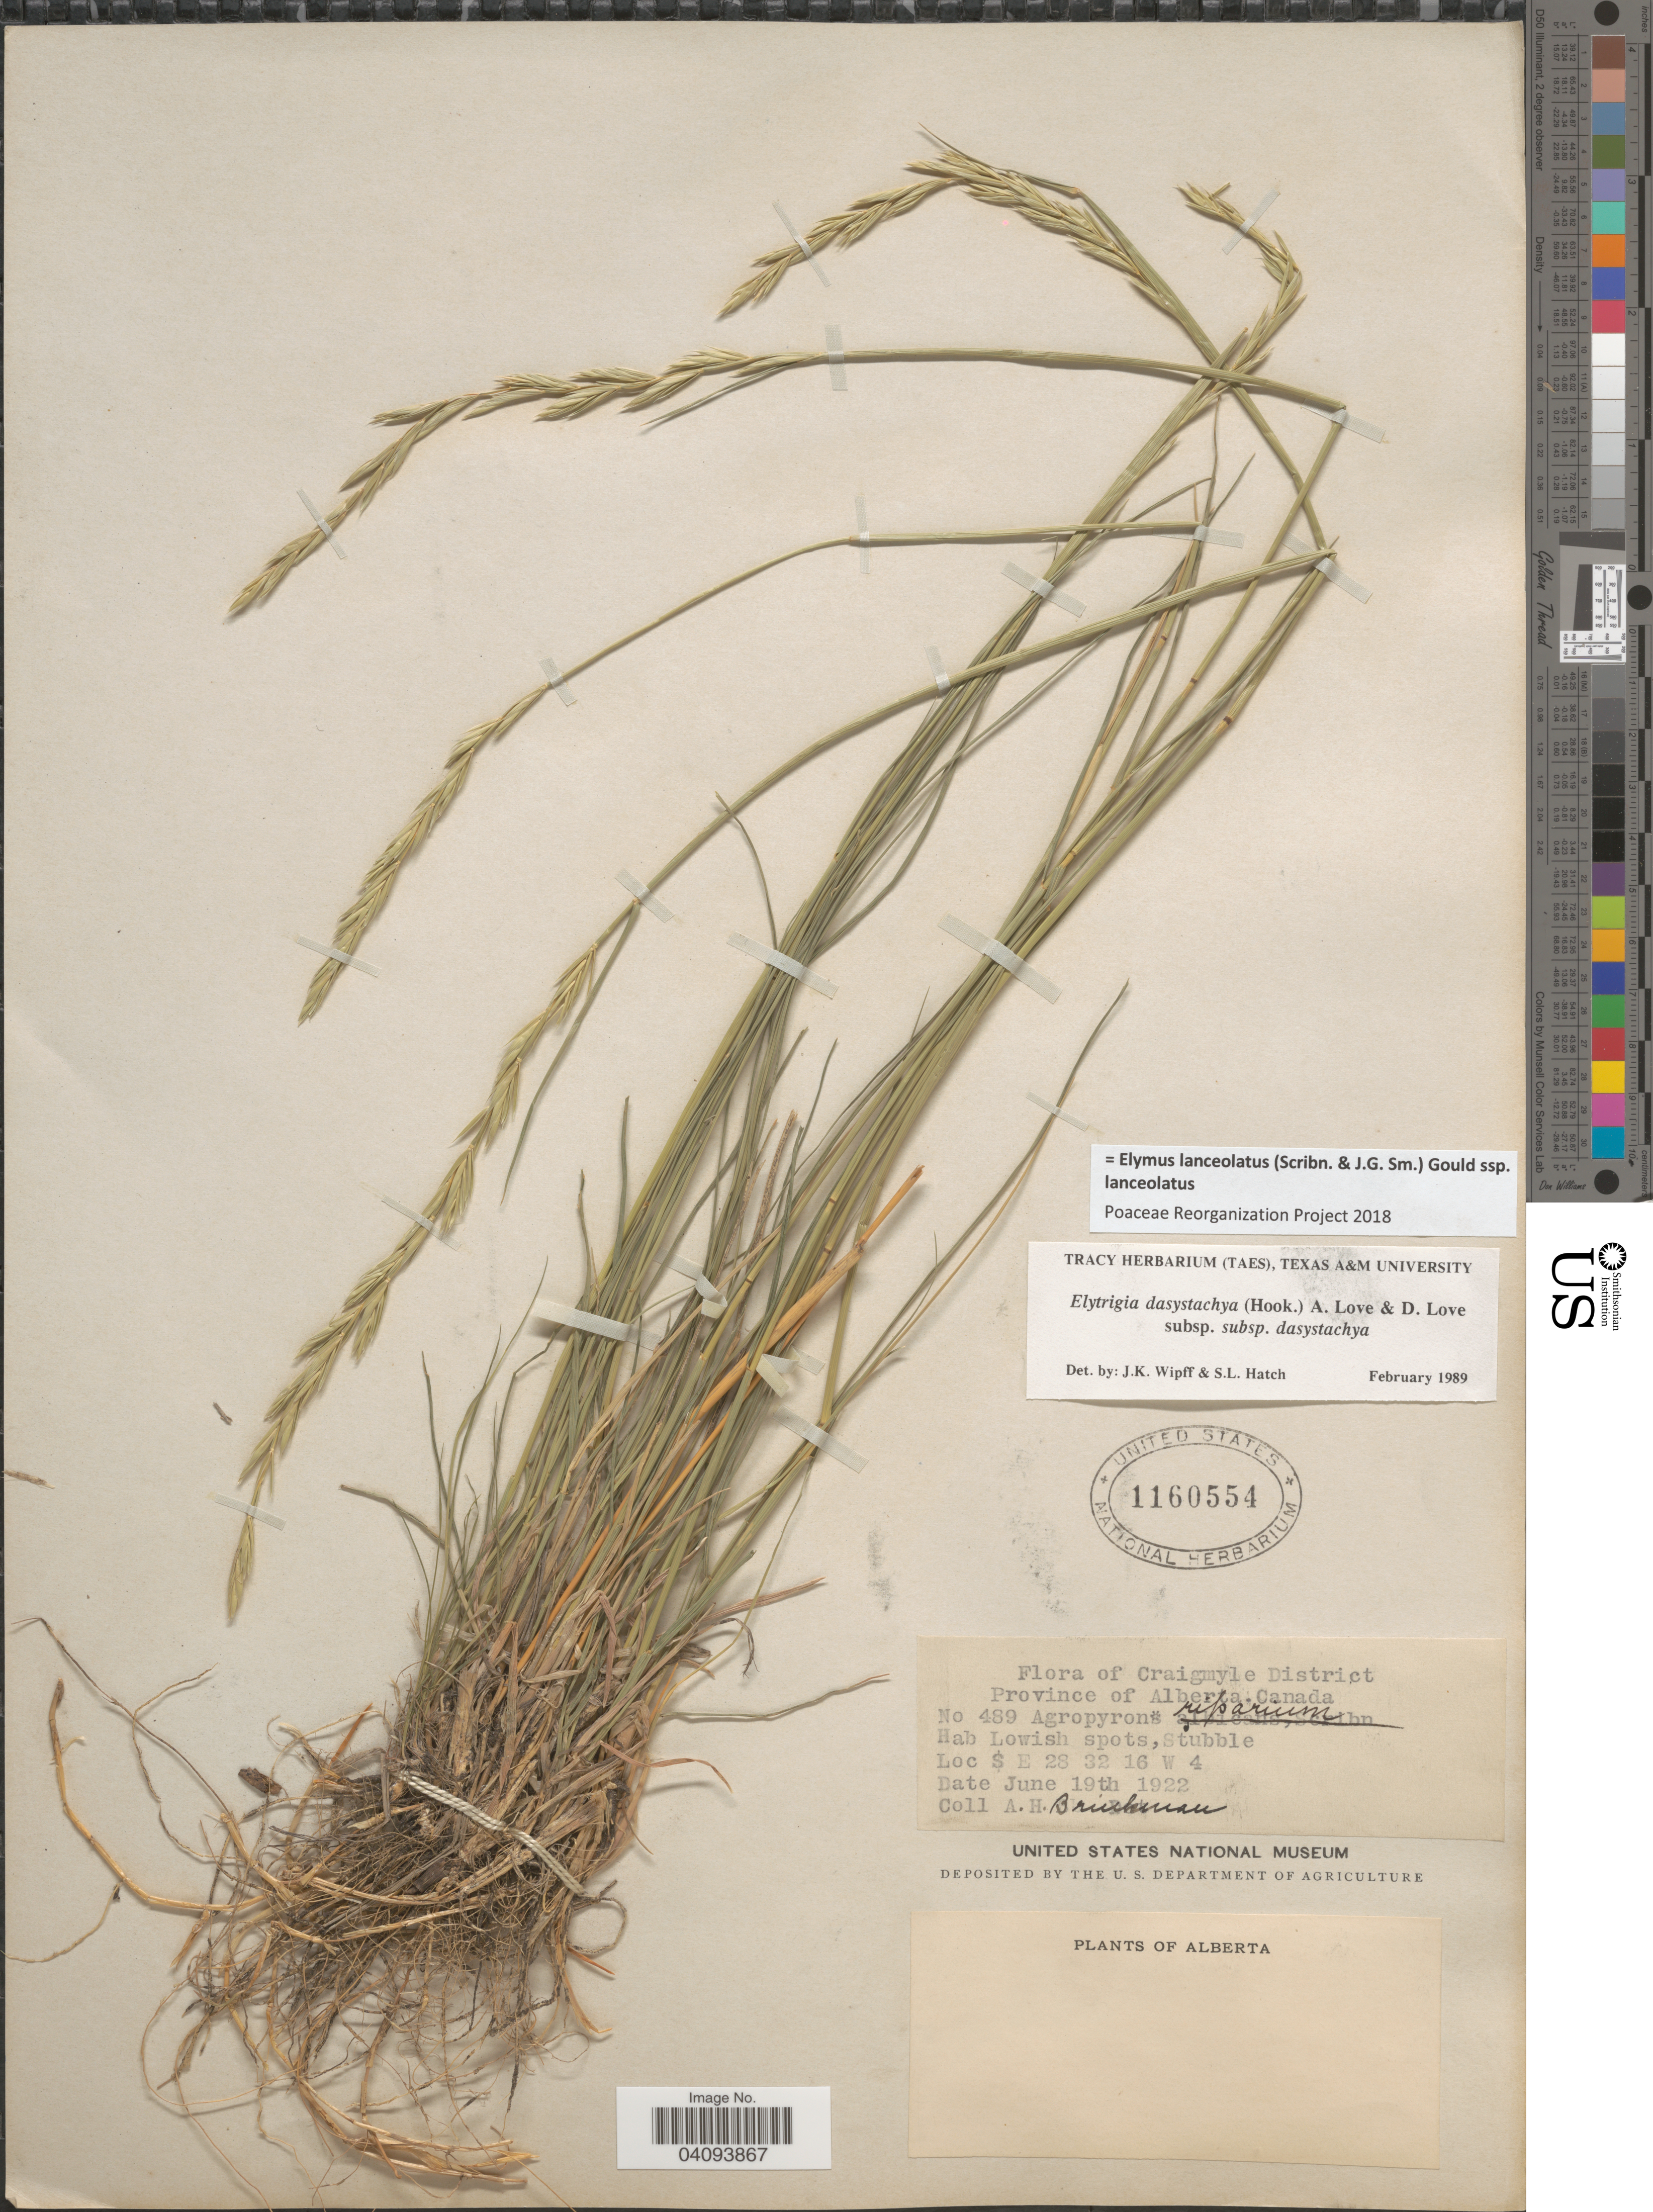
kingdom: Plantae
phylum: Tracheophyta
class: Liliopsida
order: Poales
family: Poaceae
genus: Elymus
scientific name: Elymus lanceolatus subsp. lanceolatus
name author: (Scribn. & J.G. Sm.) Gould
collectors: A. Brinkman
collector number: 489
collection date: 1922-06-19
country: Canada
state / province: Alberta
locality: Craigmyle District. S E 28 32 16 W 4.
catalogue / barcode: US 1160554